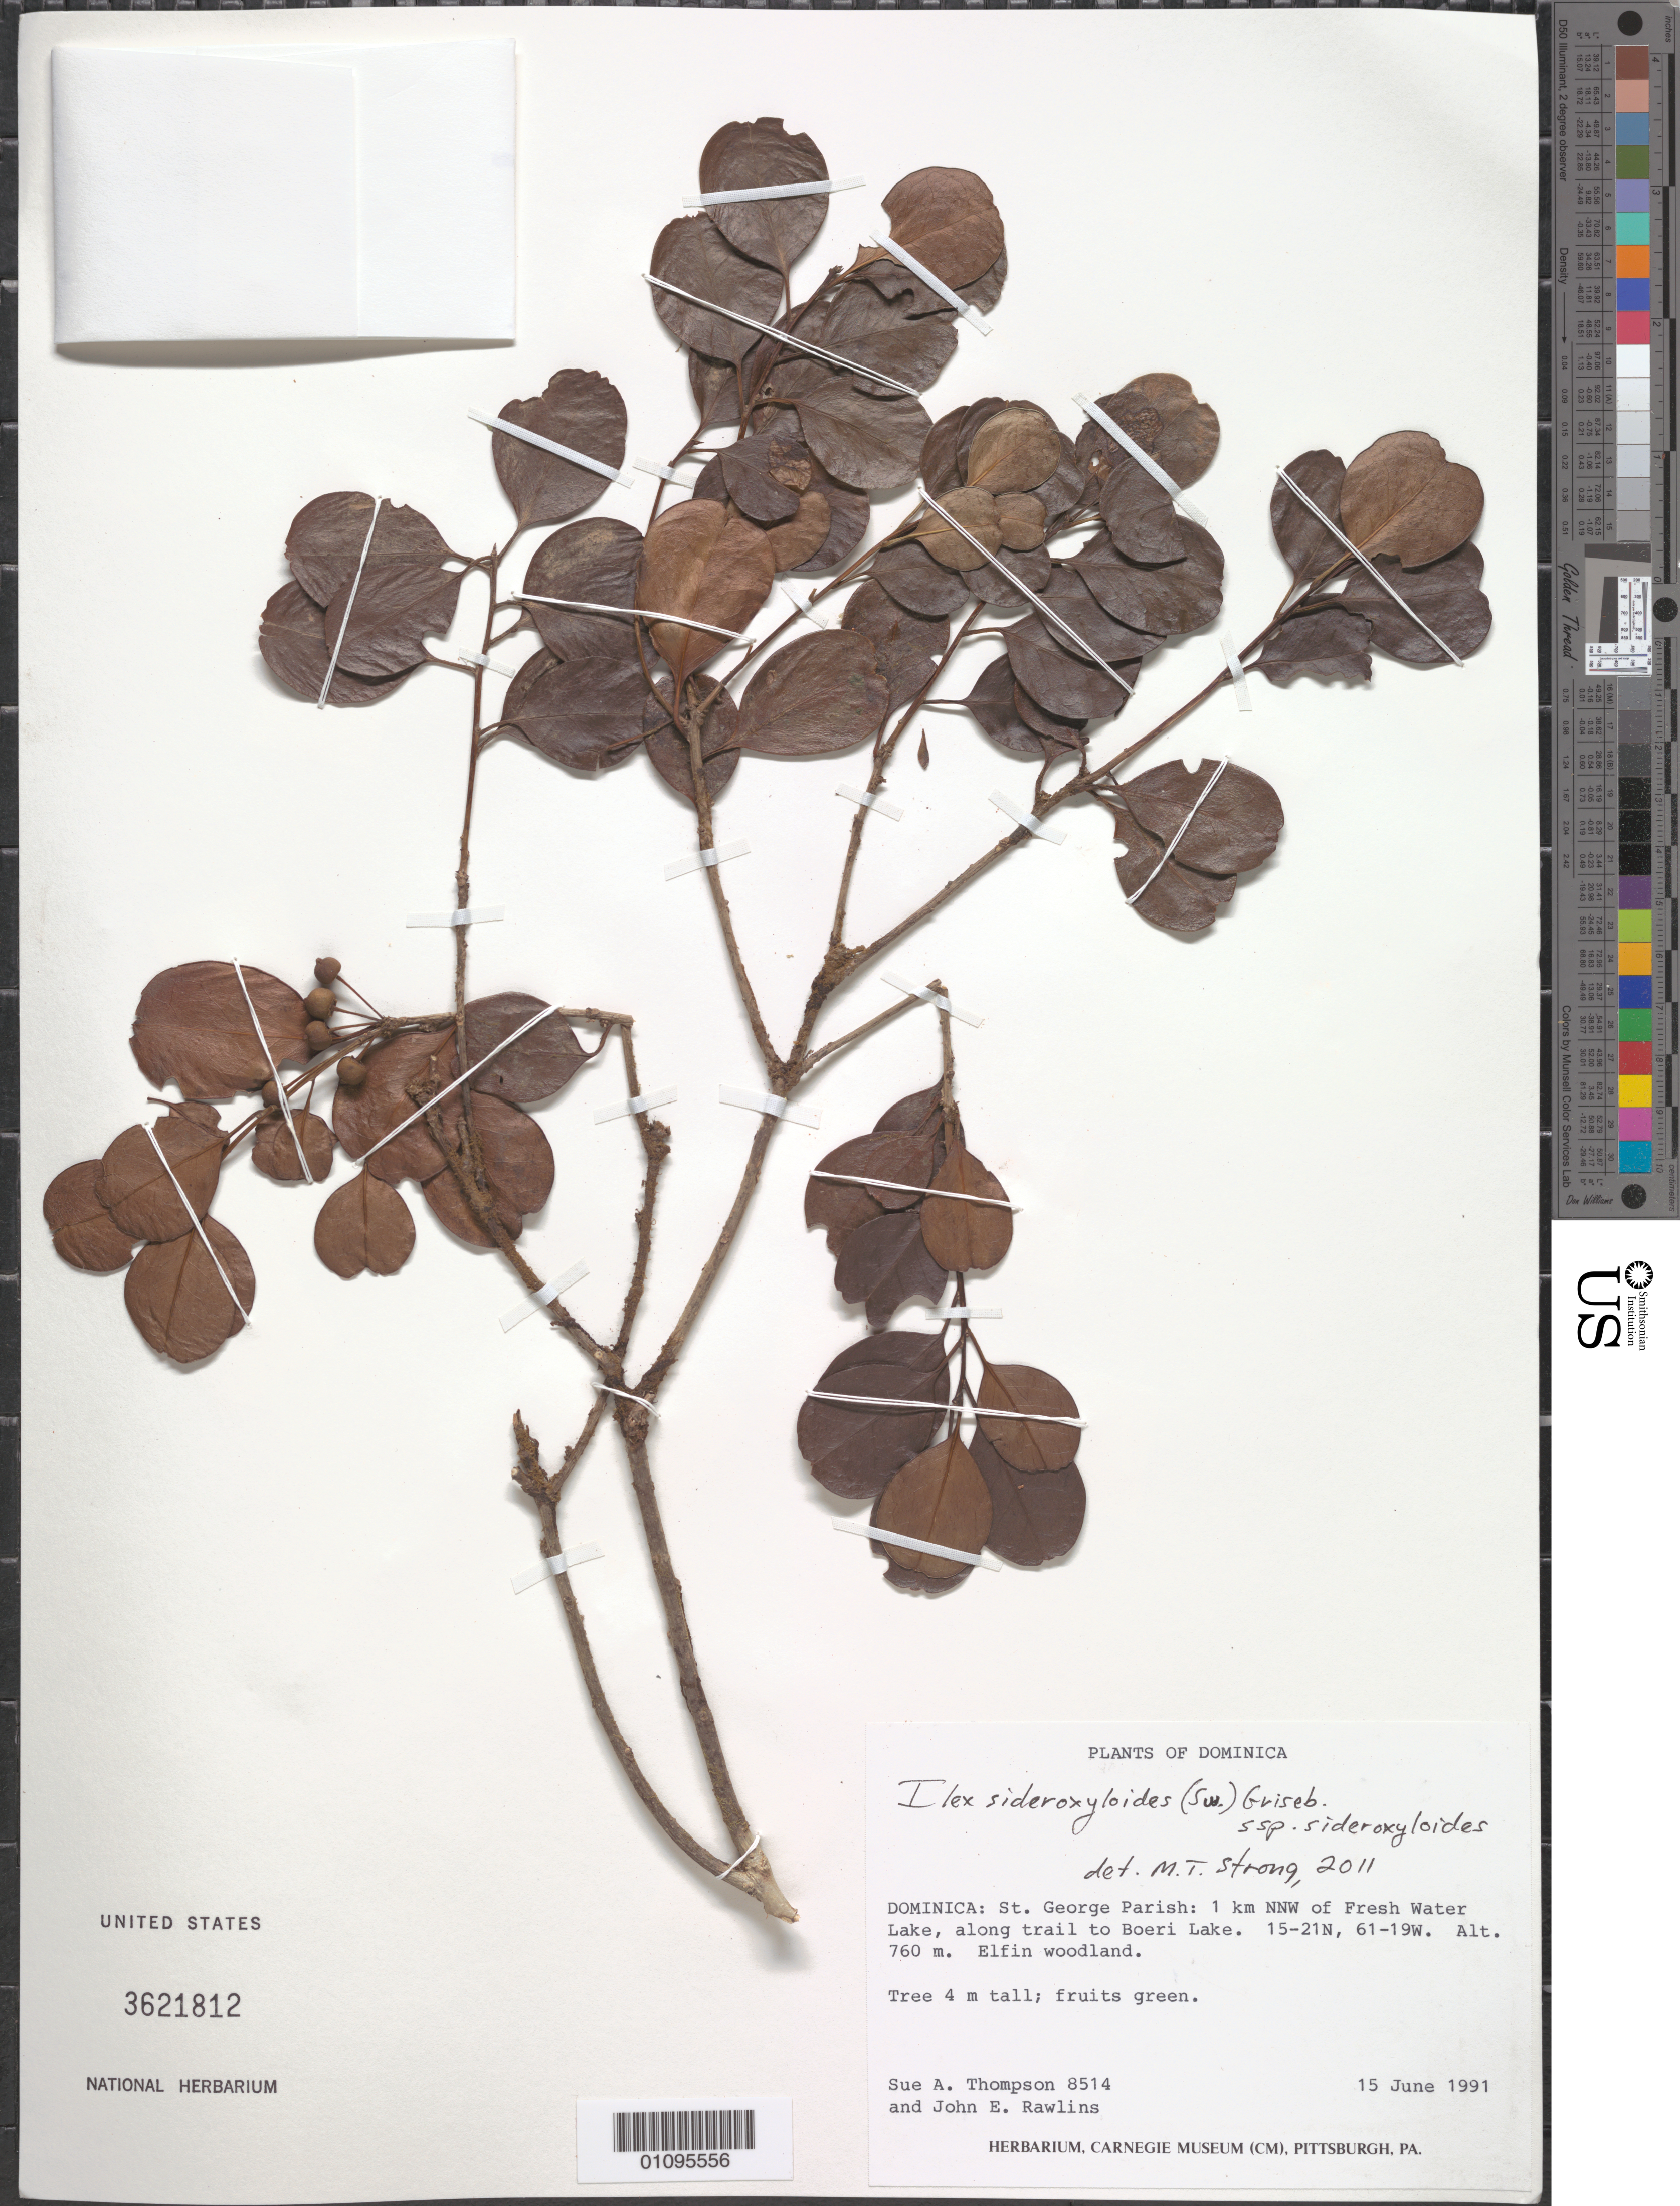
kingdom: Plantae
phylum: Tracheophyta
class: Magnoliopsida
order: Aquifoliales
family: Aquifoliaceae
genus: Ilex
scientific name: Ilex sideroxyloides subsp. sideroxyloides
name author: (Sw.) Griseb.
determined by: Strong, M. T., (US), Smithsonian Institution - National Museum of Natural History (UNITED STATES)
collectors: S. A. Thompson & J. Rawlins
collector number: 8514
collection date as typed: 15 Jun 1991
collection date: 1991-06-15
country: Dominica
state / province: St. George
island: Dominica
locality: Fresh Water Lake, 1 km NNW of; along trail to Boeri Lake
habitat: Elfin woodland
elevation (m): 760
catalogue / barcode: US 3621812